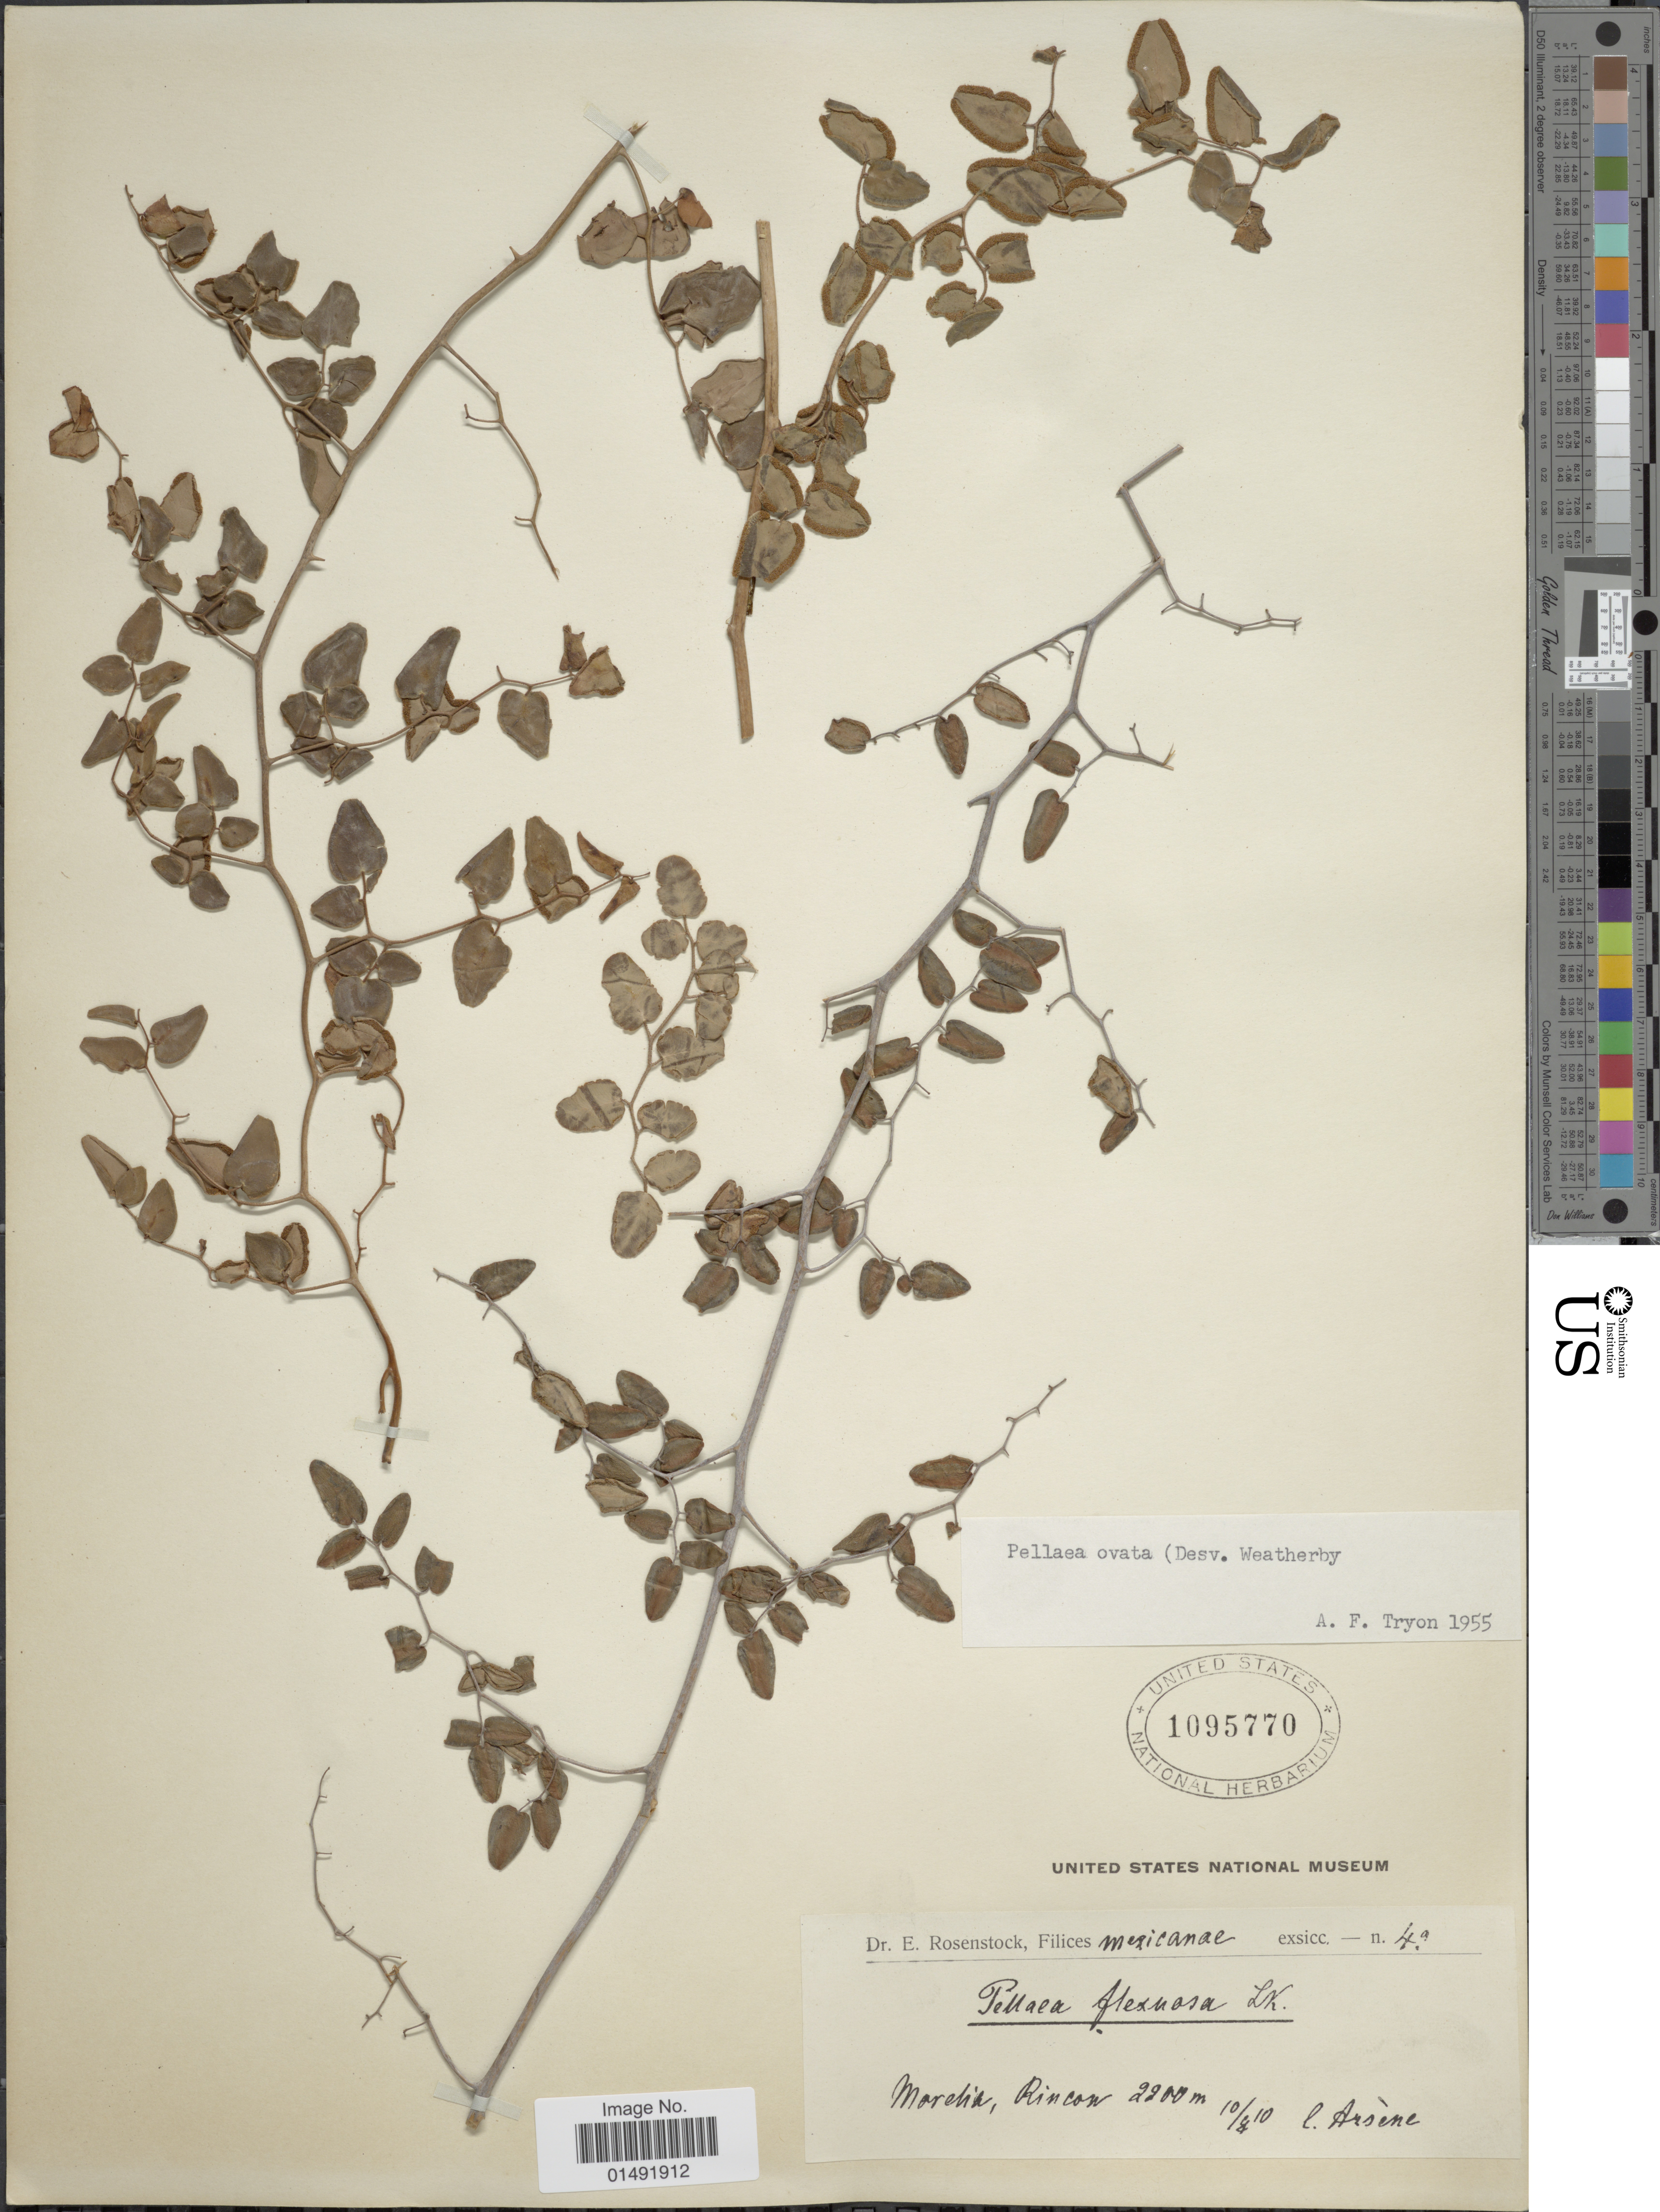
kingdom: Plantae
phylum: Tracheophyta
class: Polypodiopsida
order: Polypodiales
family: Pteridaceae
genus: Pellaea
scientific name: Pellaea ovata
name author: (Desv.) Weath.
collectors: -- Arsène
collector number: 4a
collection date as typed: Transcribed d/m/y: 10/8/10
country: Mexico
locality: Morchia, Rincon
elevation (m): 2200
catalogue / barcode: US 1095770